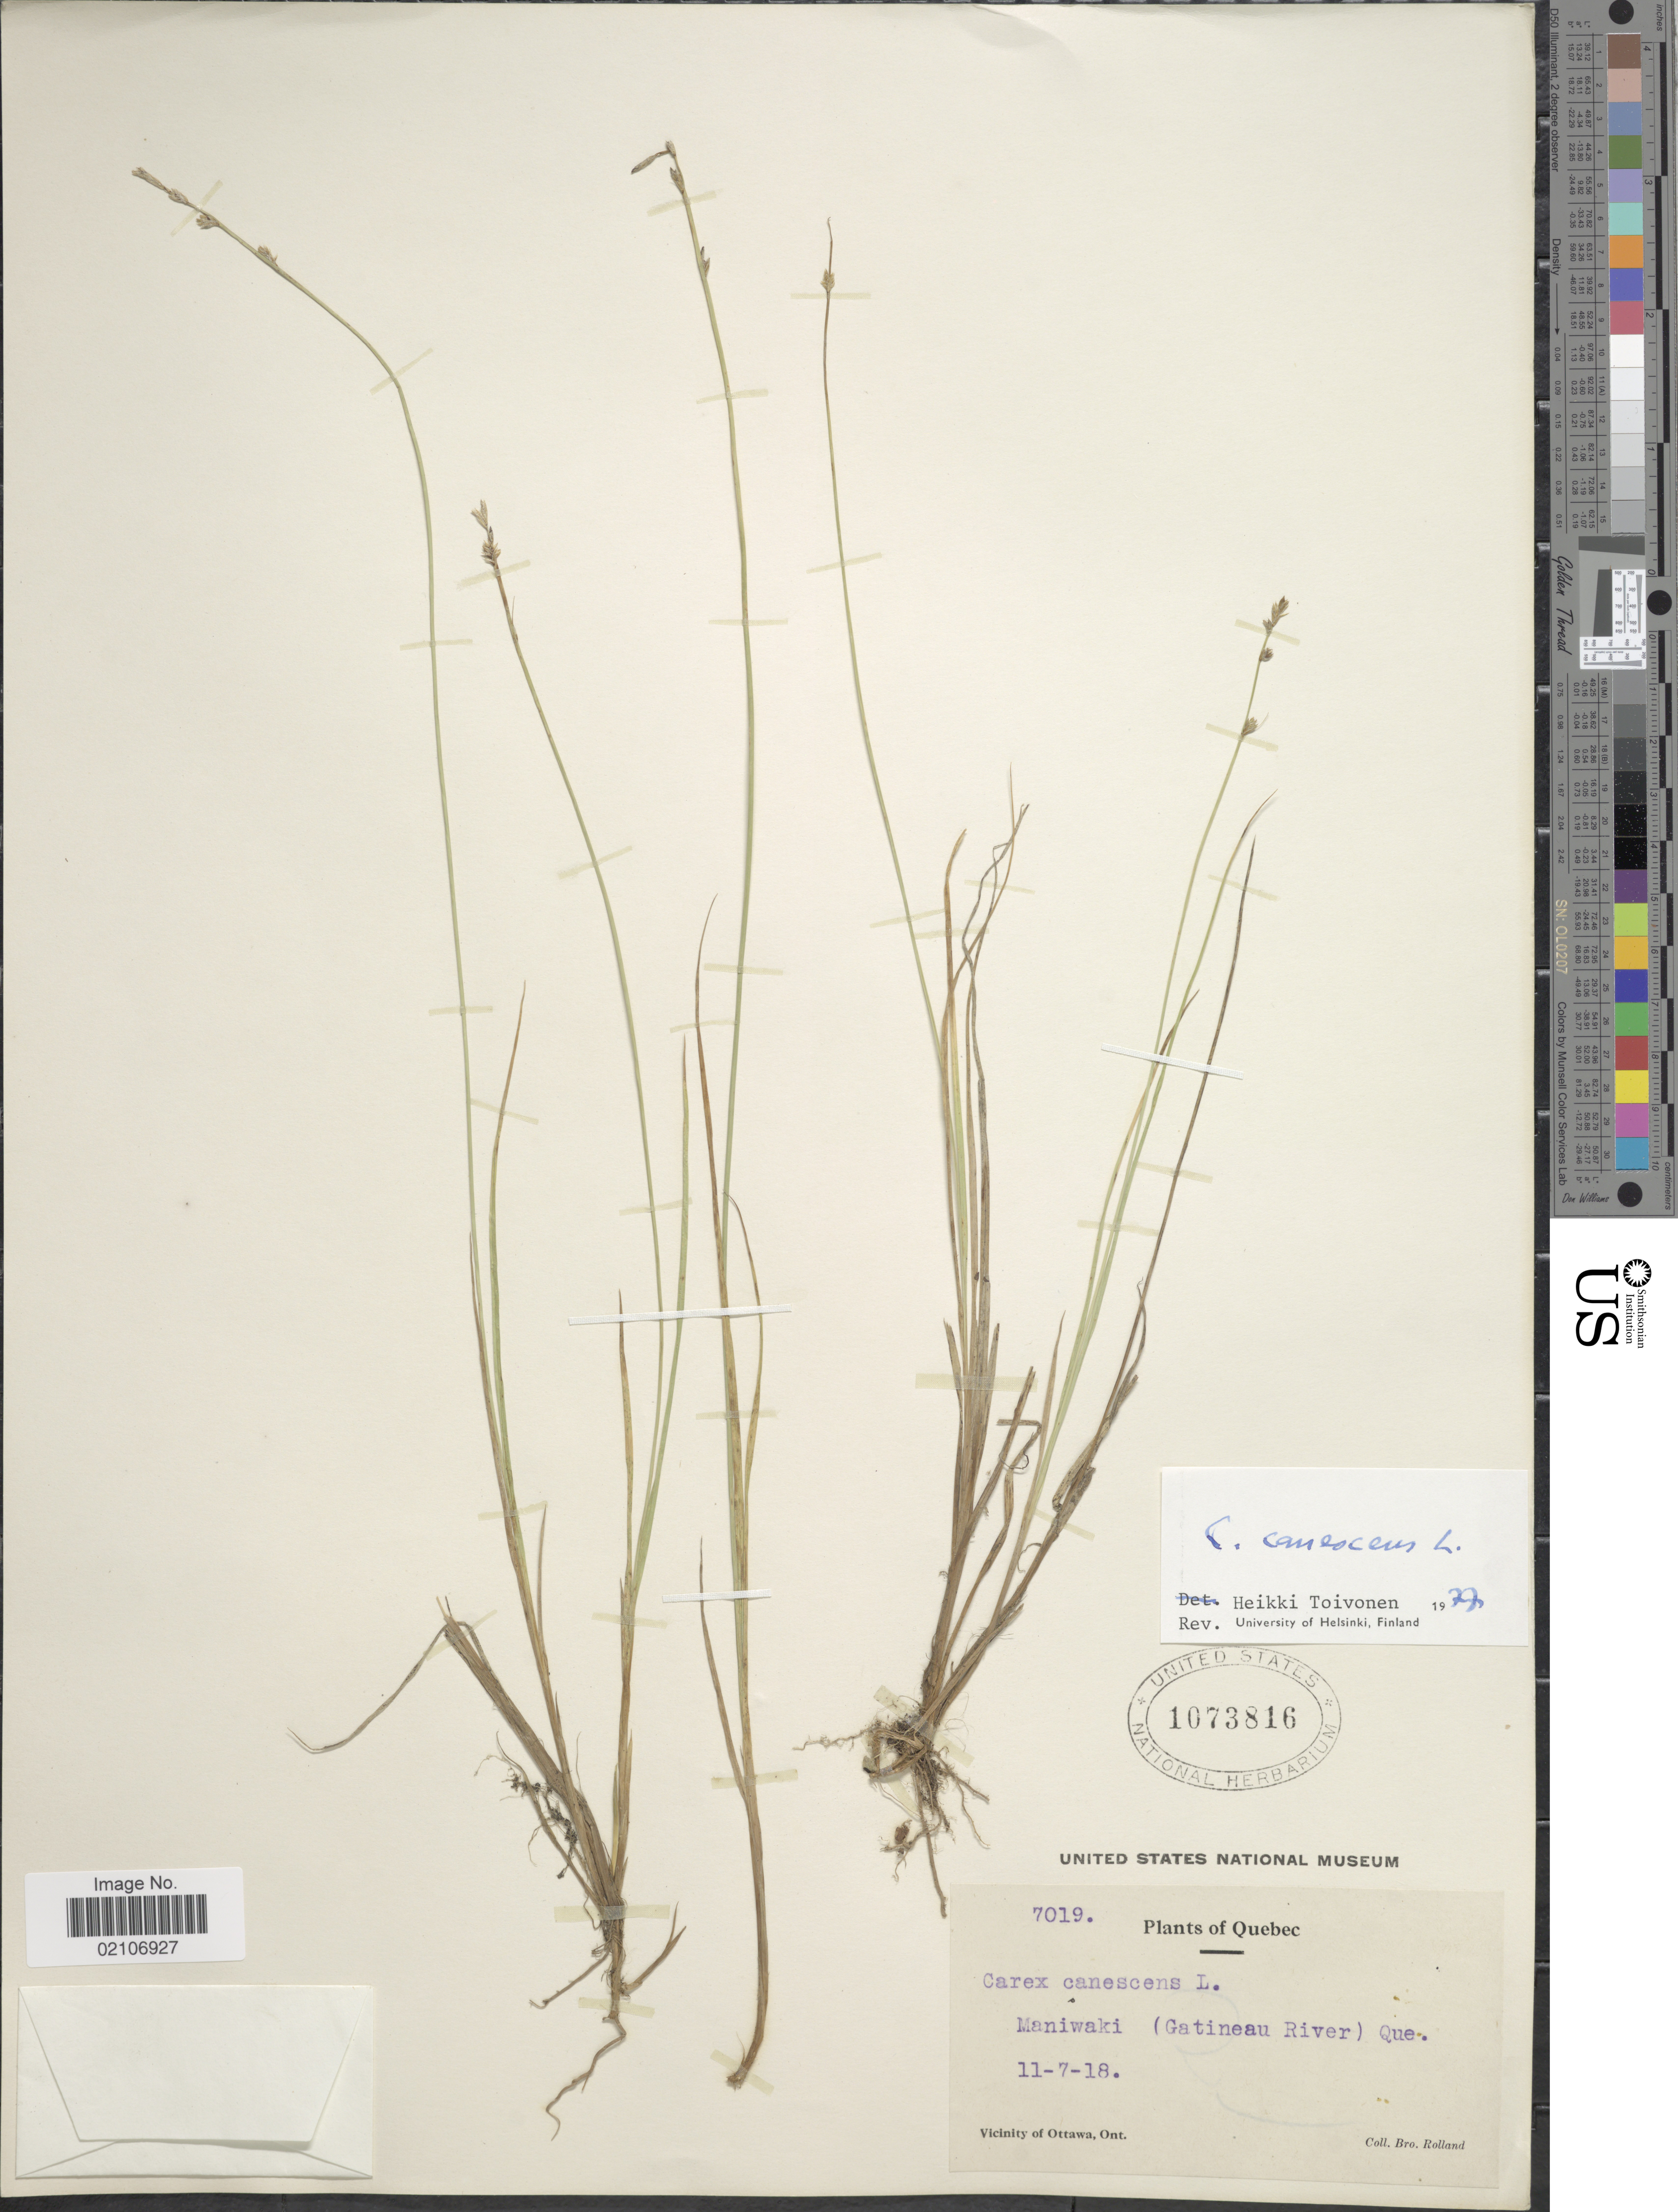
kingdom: Plantae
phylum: Tracheophyta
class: Liliopsida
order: Poales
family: Cyperaceae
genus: Carex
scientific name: Carex canescens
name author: L.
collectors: B. Rolland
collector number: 7019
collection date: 1918-07-11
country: Canada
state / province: Quebec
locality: Quebec. Maniwaki (Gatineau River) Que. Vicinity of Ottawa Ont.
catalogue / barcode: US 1073816